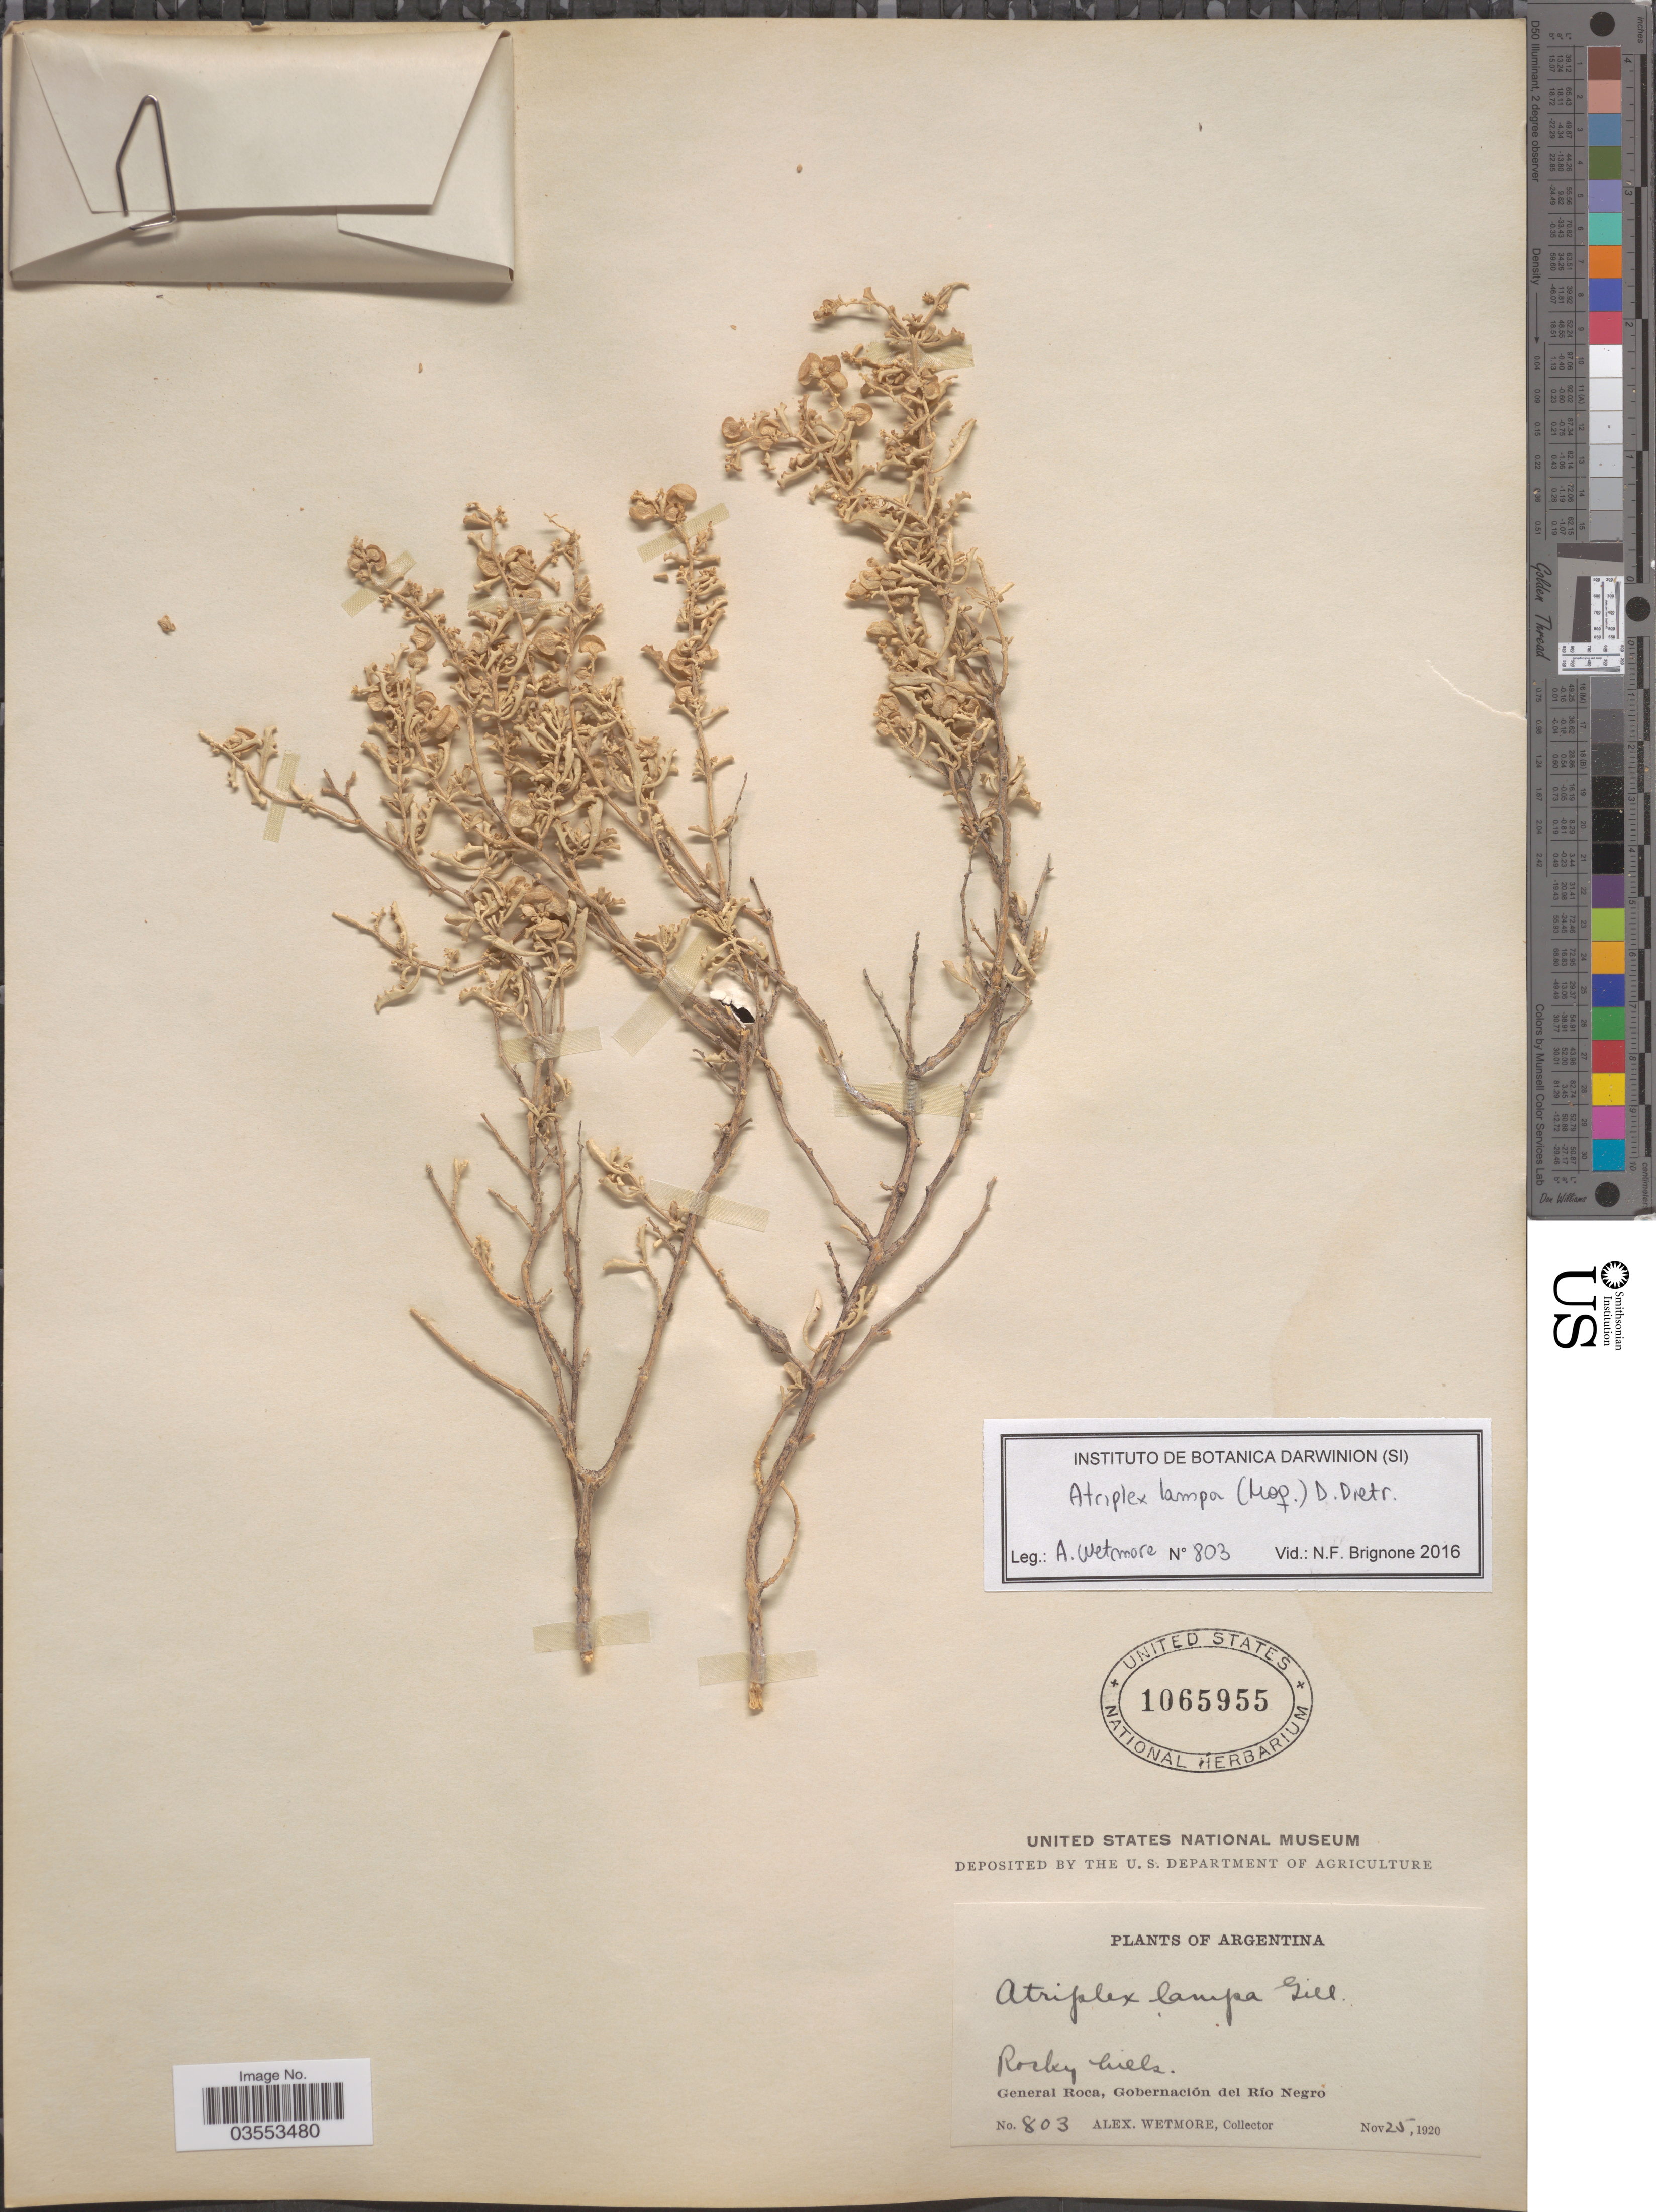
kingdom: Plantae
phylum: Tracheophyta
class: Magnoliopsida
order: Caryophyllales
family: Amaranthaceae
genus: Atriplex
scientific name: Atriplex lampa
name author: (Moq.) Gillies ex D. Dietr.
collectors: A. Wetmore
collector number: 803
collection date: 1920-11-25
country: Argentina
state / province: Rio Negro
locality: Rocky hills. General Roca, Gobernación del Río Negro.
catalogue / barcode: US 1065955